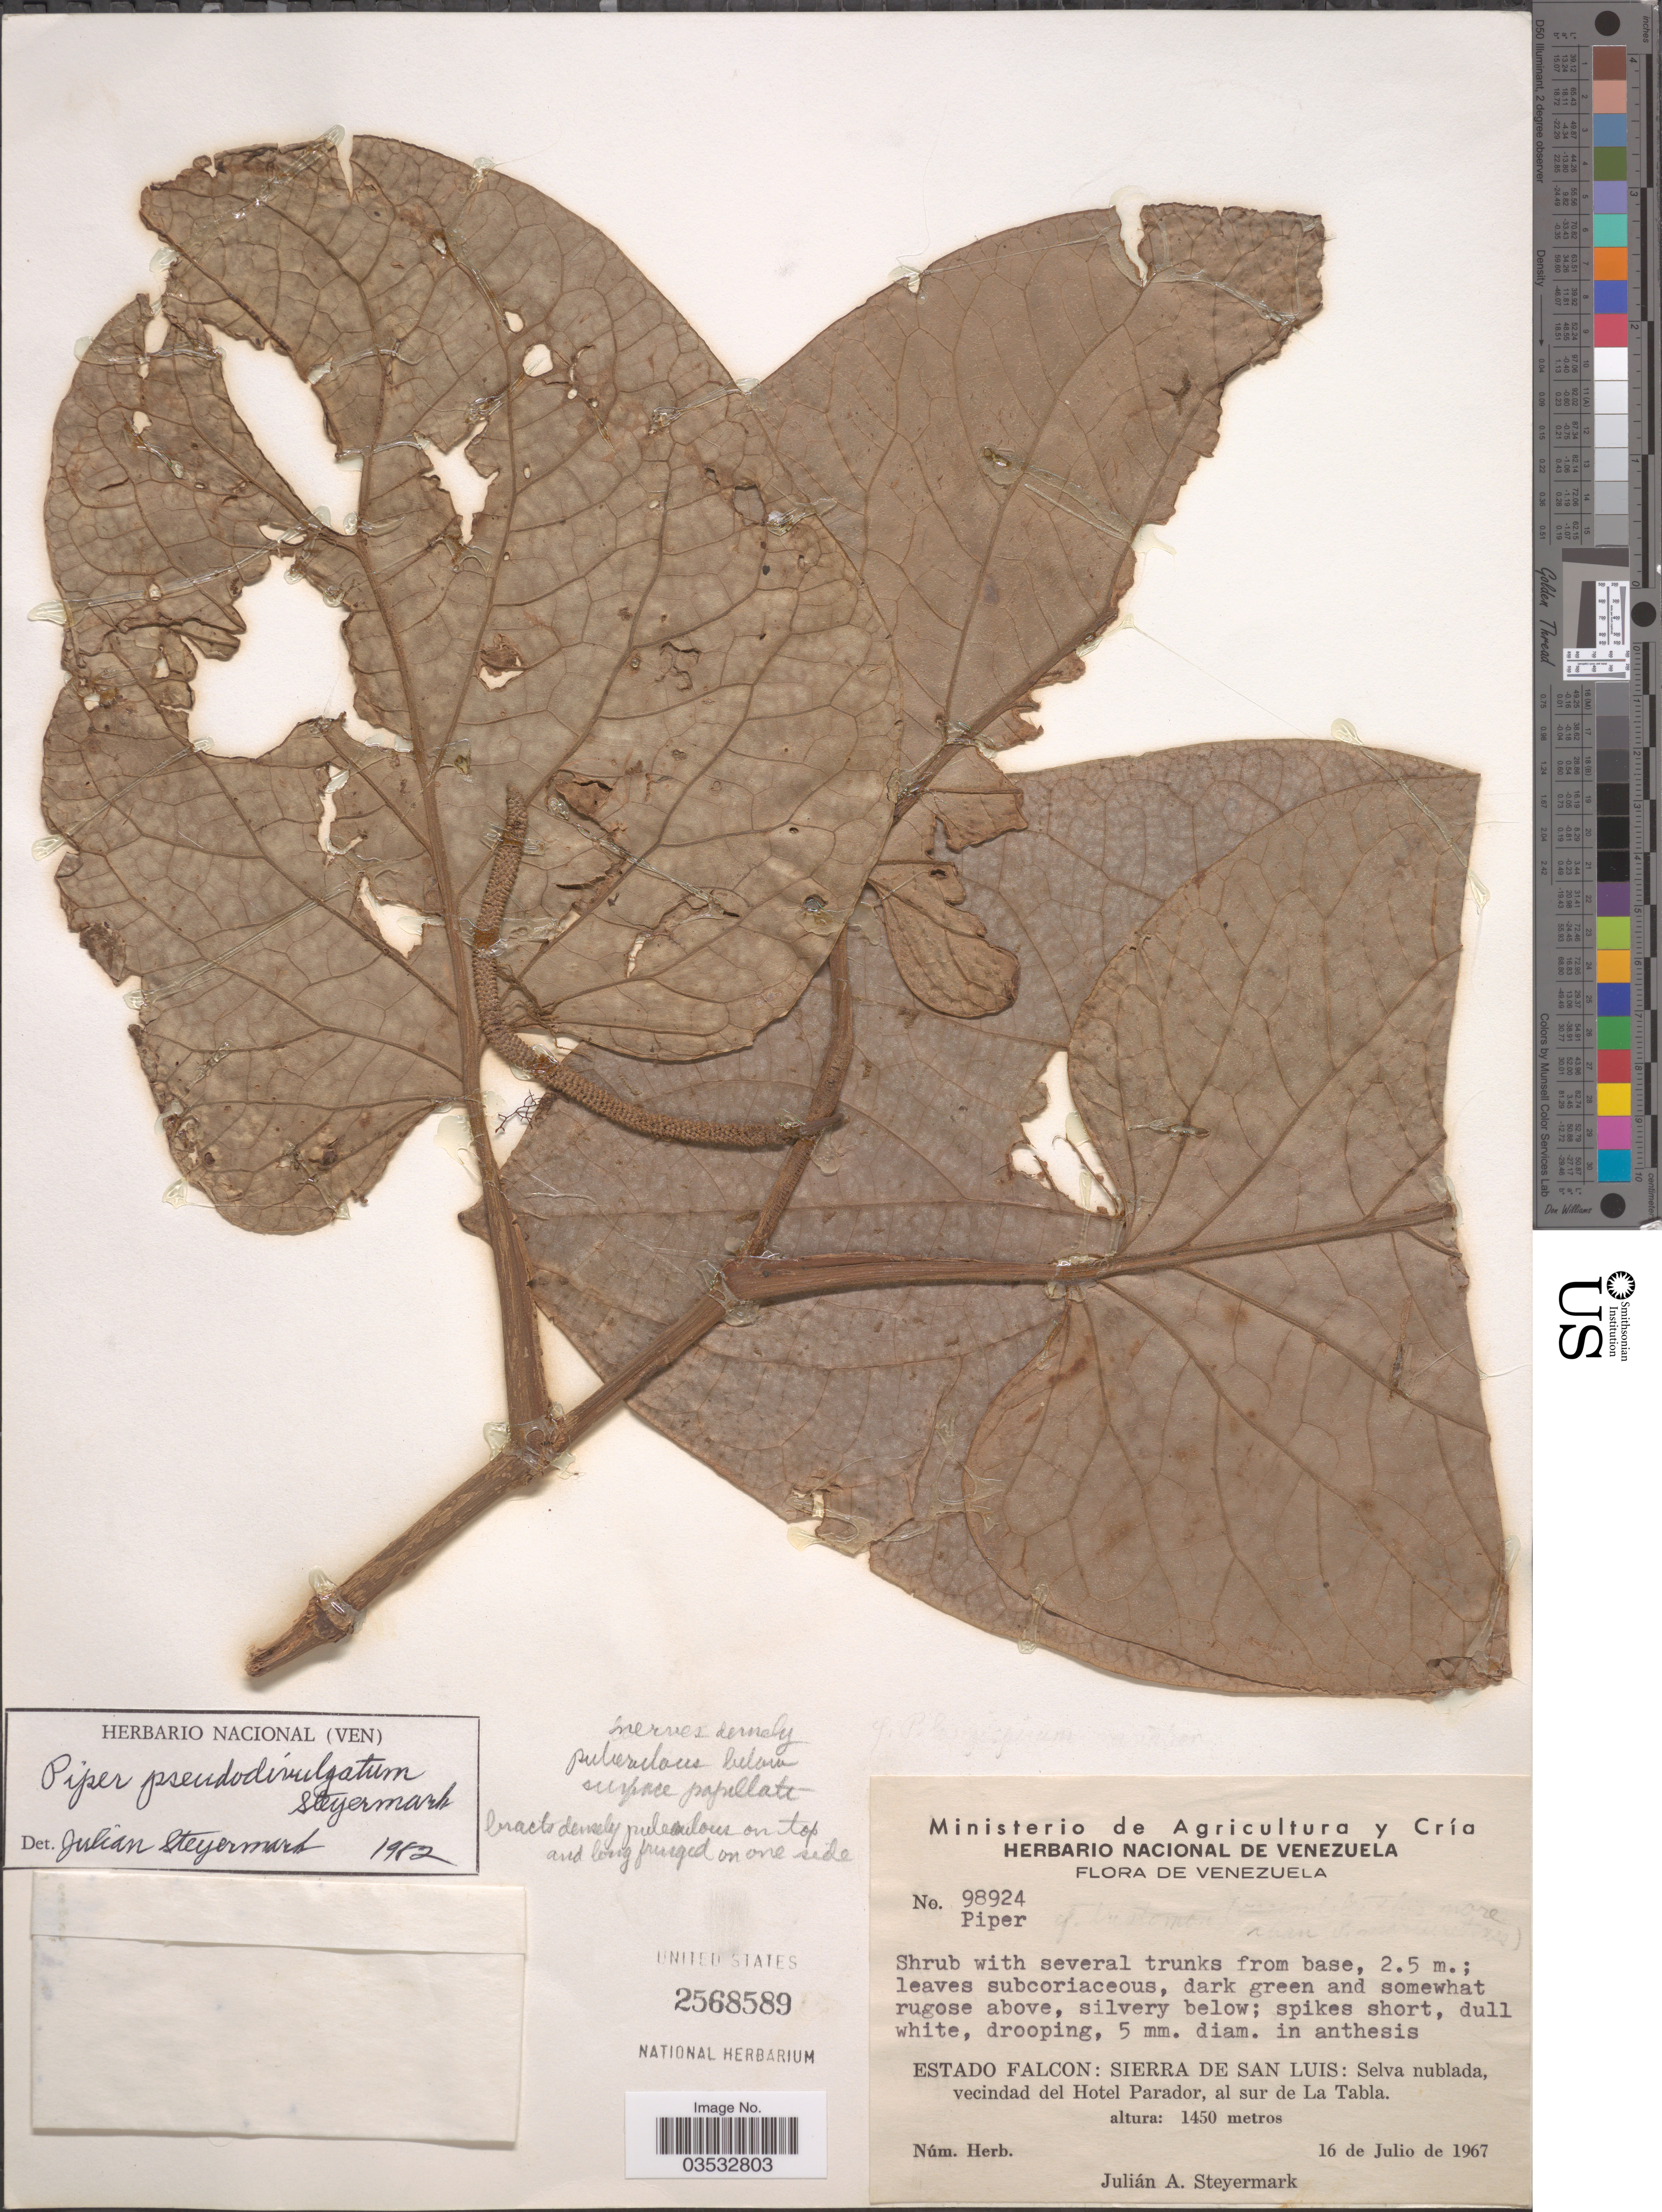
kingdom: Plantae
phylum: Tracheophyta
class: Magnoliopsida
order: Piperales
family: Piperaceae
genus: Piper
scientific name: Piper pseudodivulgatum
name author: Steyerm.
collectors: J. Steyermark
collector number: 98924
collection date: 1967-07-16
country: Venezuela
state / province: Falcon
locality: Sierra de San Luis: Selva nublada vecindad del Hotel Parador, al sur de La Tabla.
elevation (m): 1450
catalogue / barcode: US 2568589